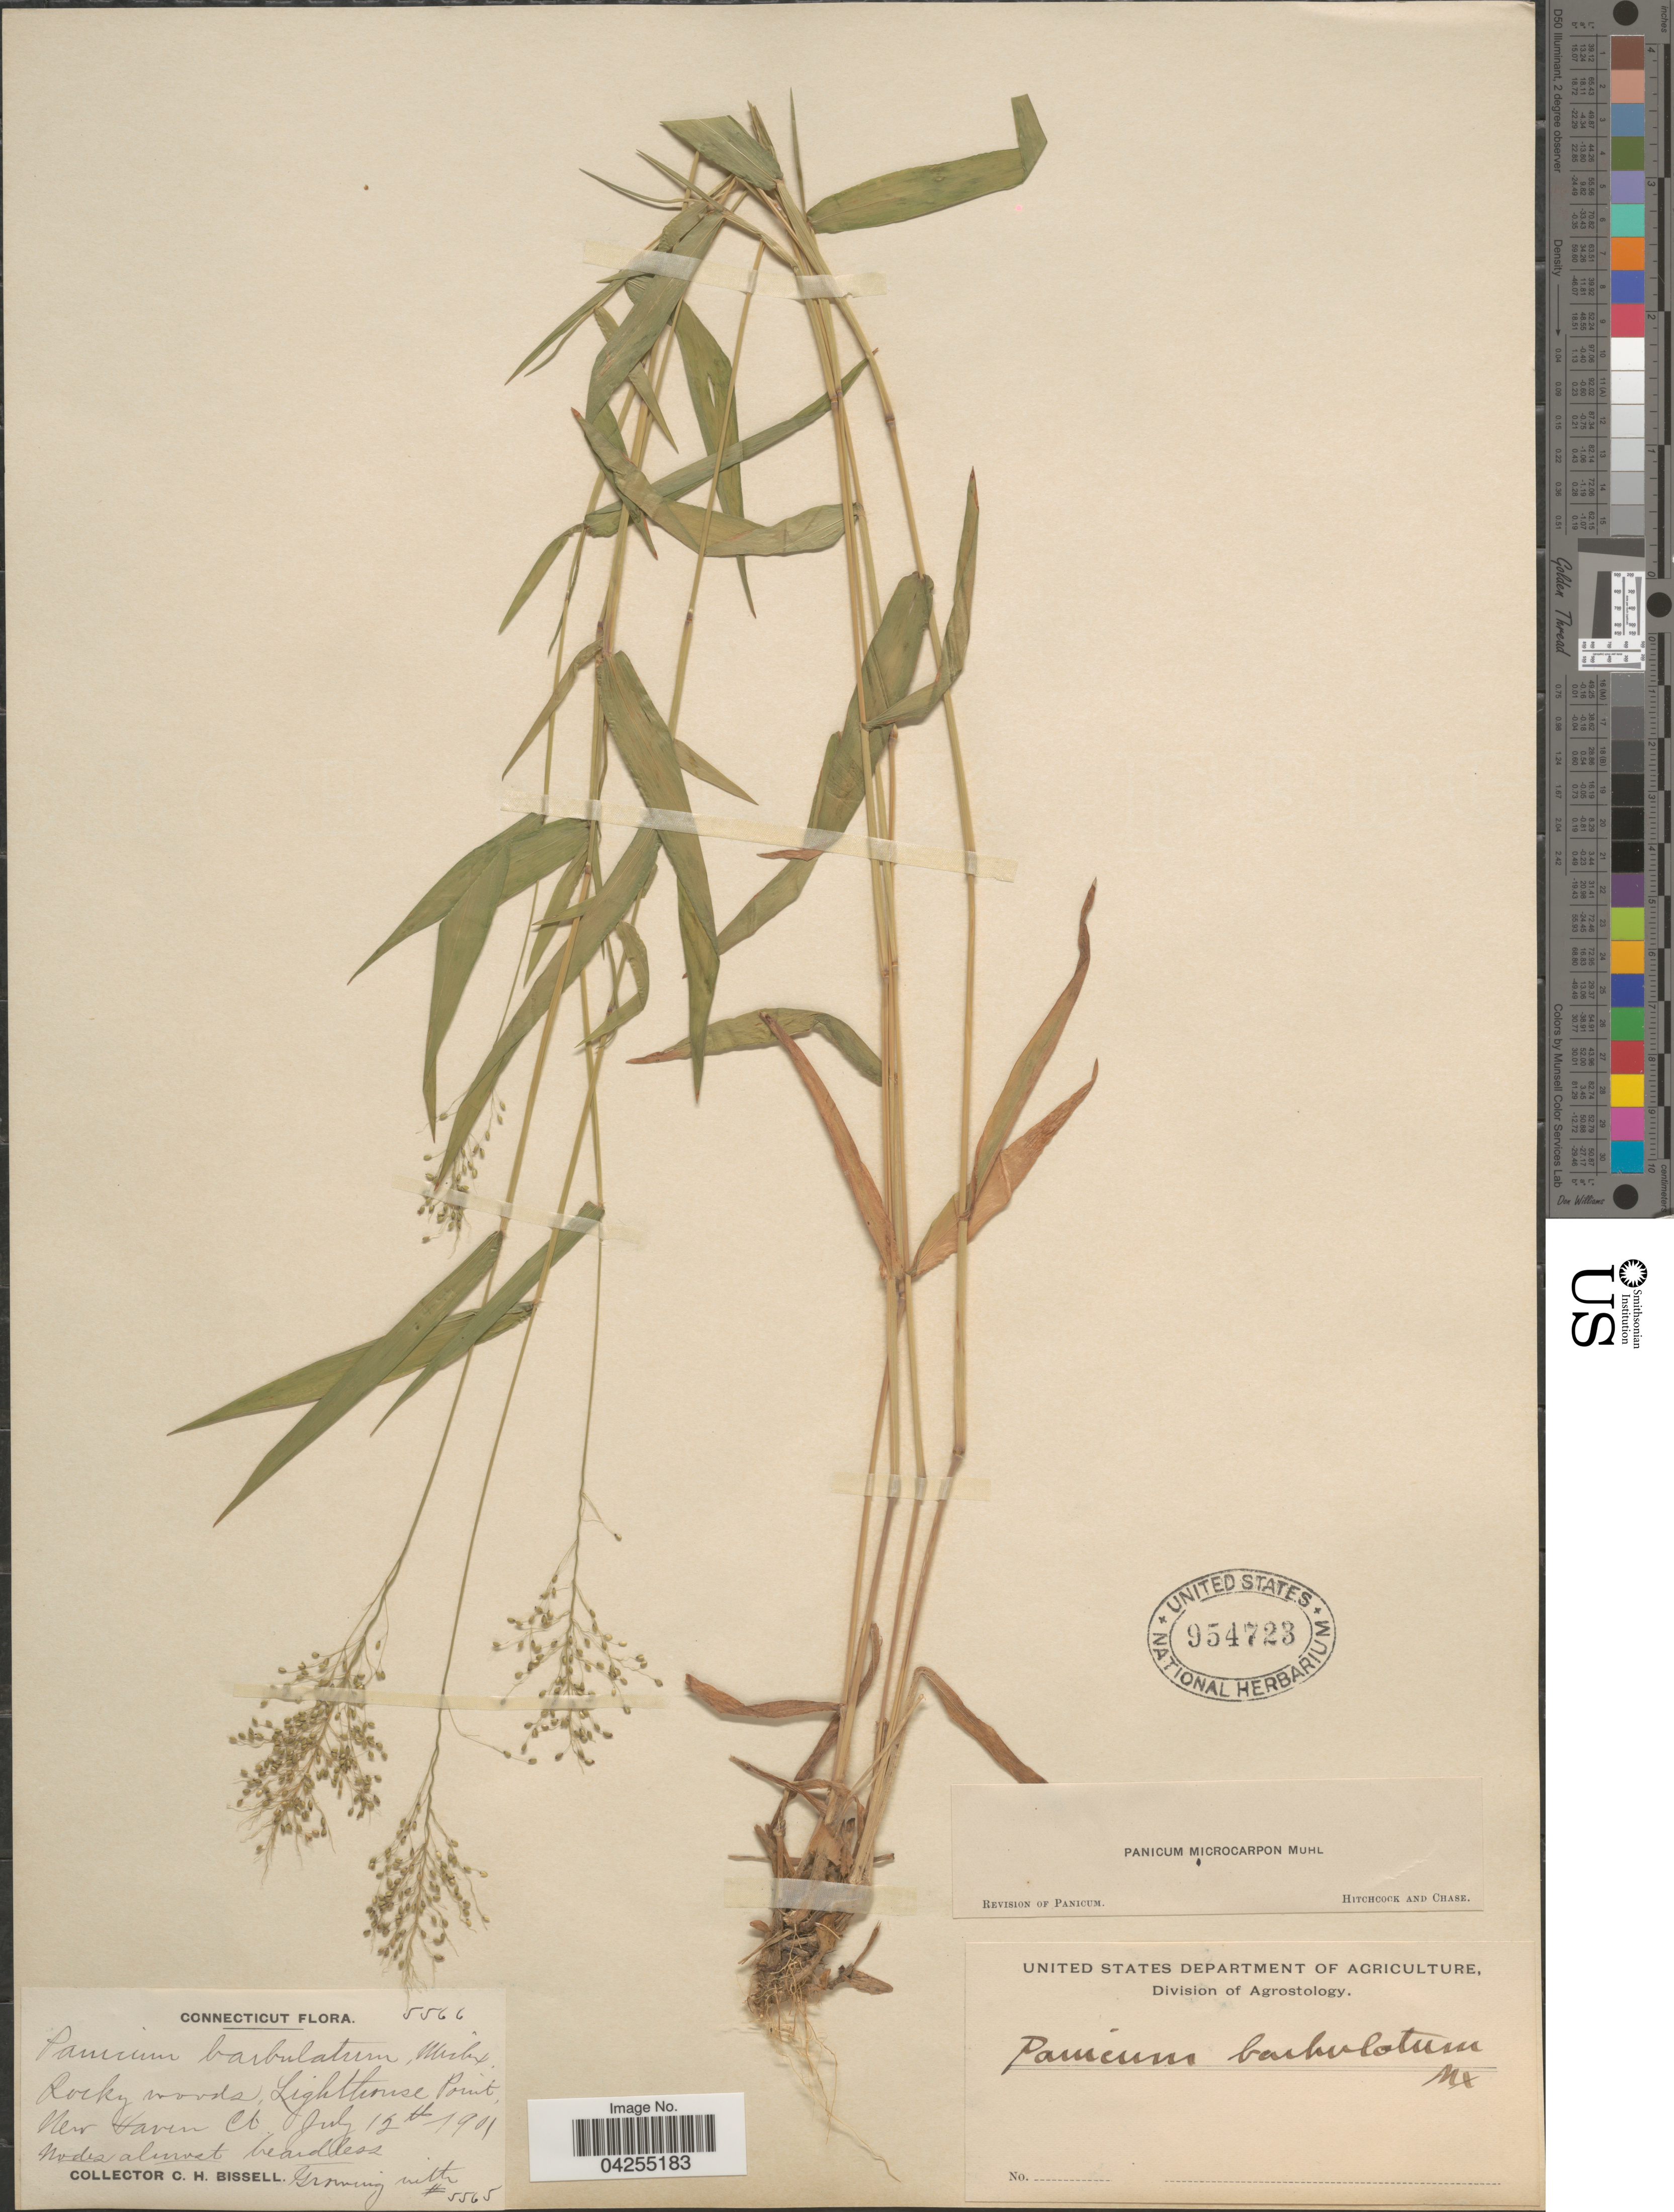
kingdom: Plantae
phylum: Tracheophyta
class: Liliopsida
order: Poales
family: Poaceae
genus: Dichanthelium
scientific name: Dichanthelium dichotomum var. dichotomum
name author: (L.) Gould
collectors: C. Bissell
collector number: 5566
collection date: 1901-07-15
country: United States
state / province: Connecticut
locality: Rocky woods, Lighthouse Point, New Haven Co.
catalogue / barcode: US 954723